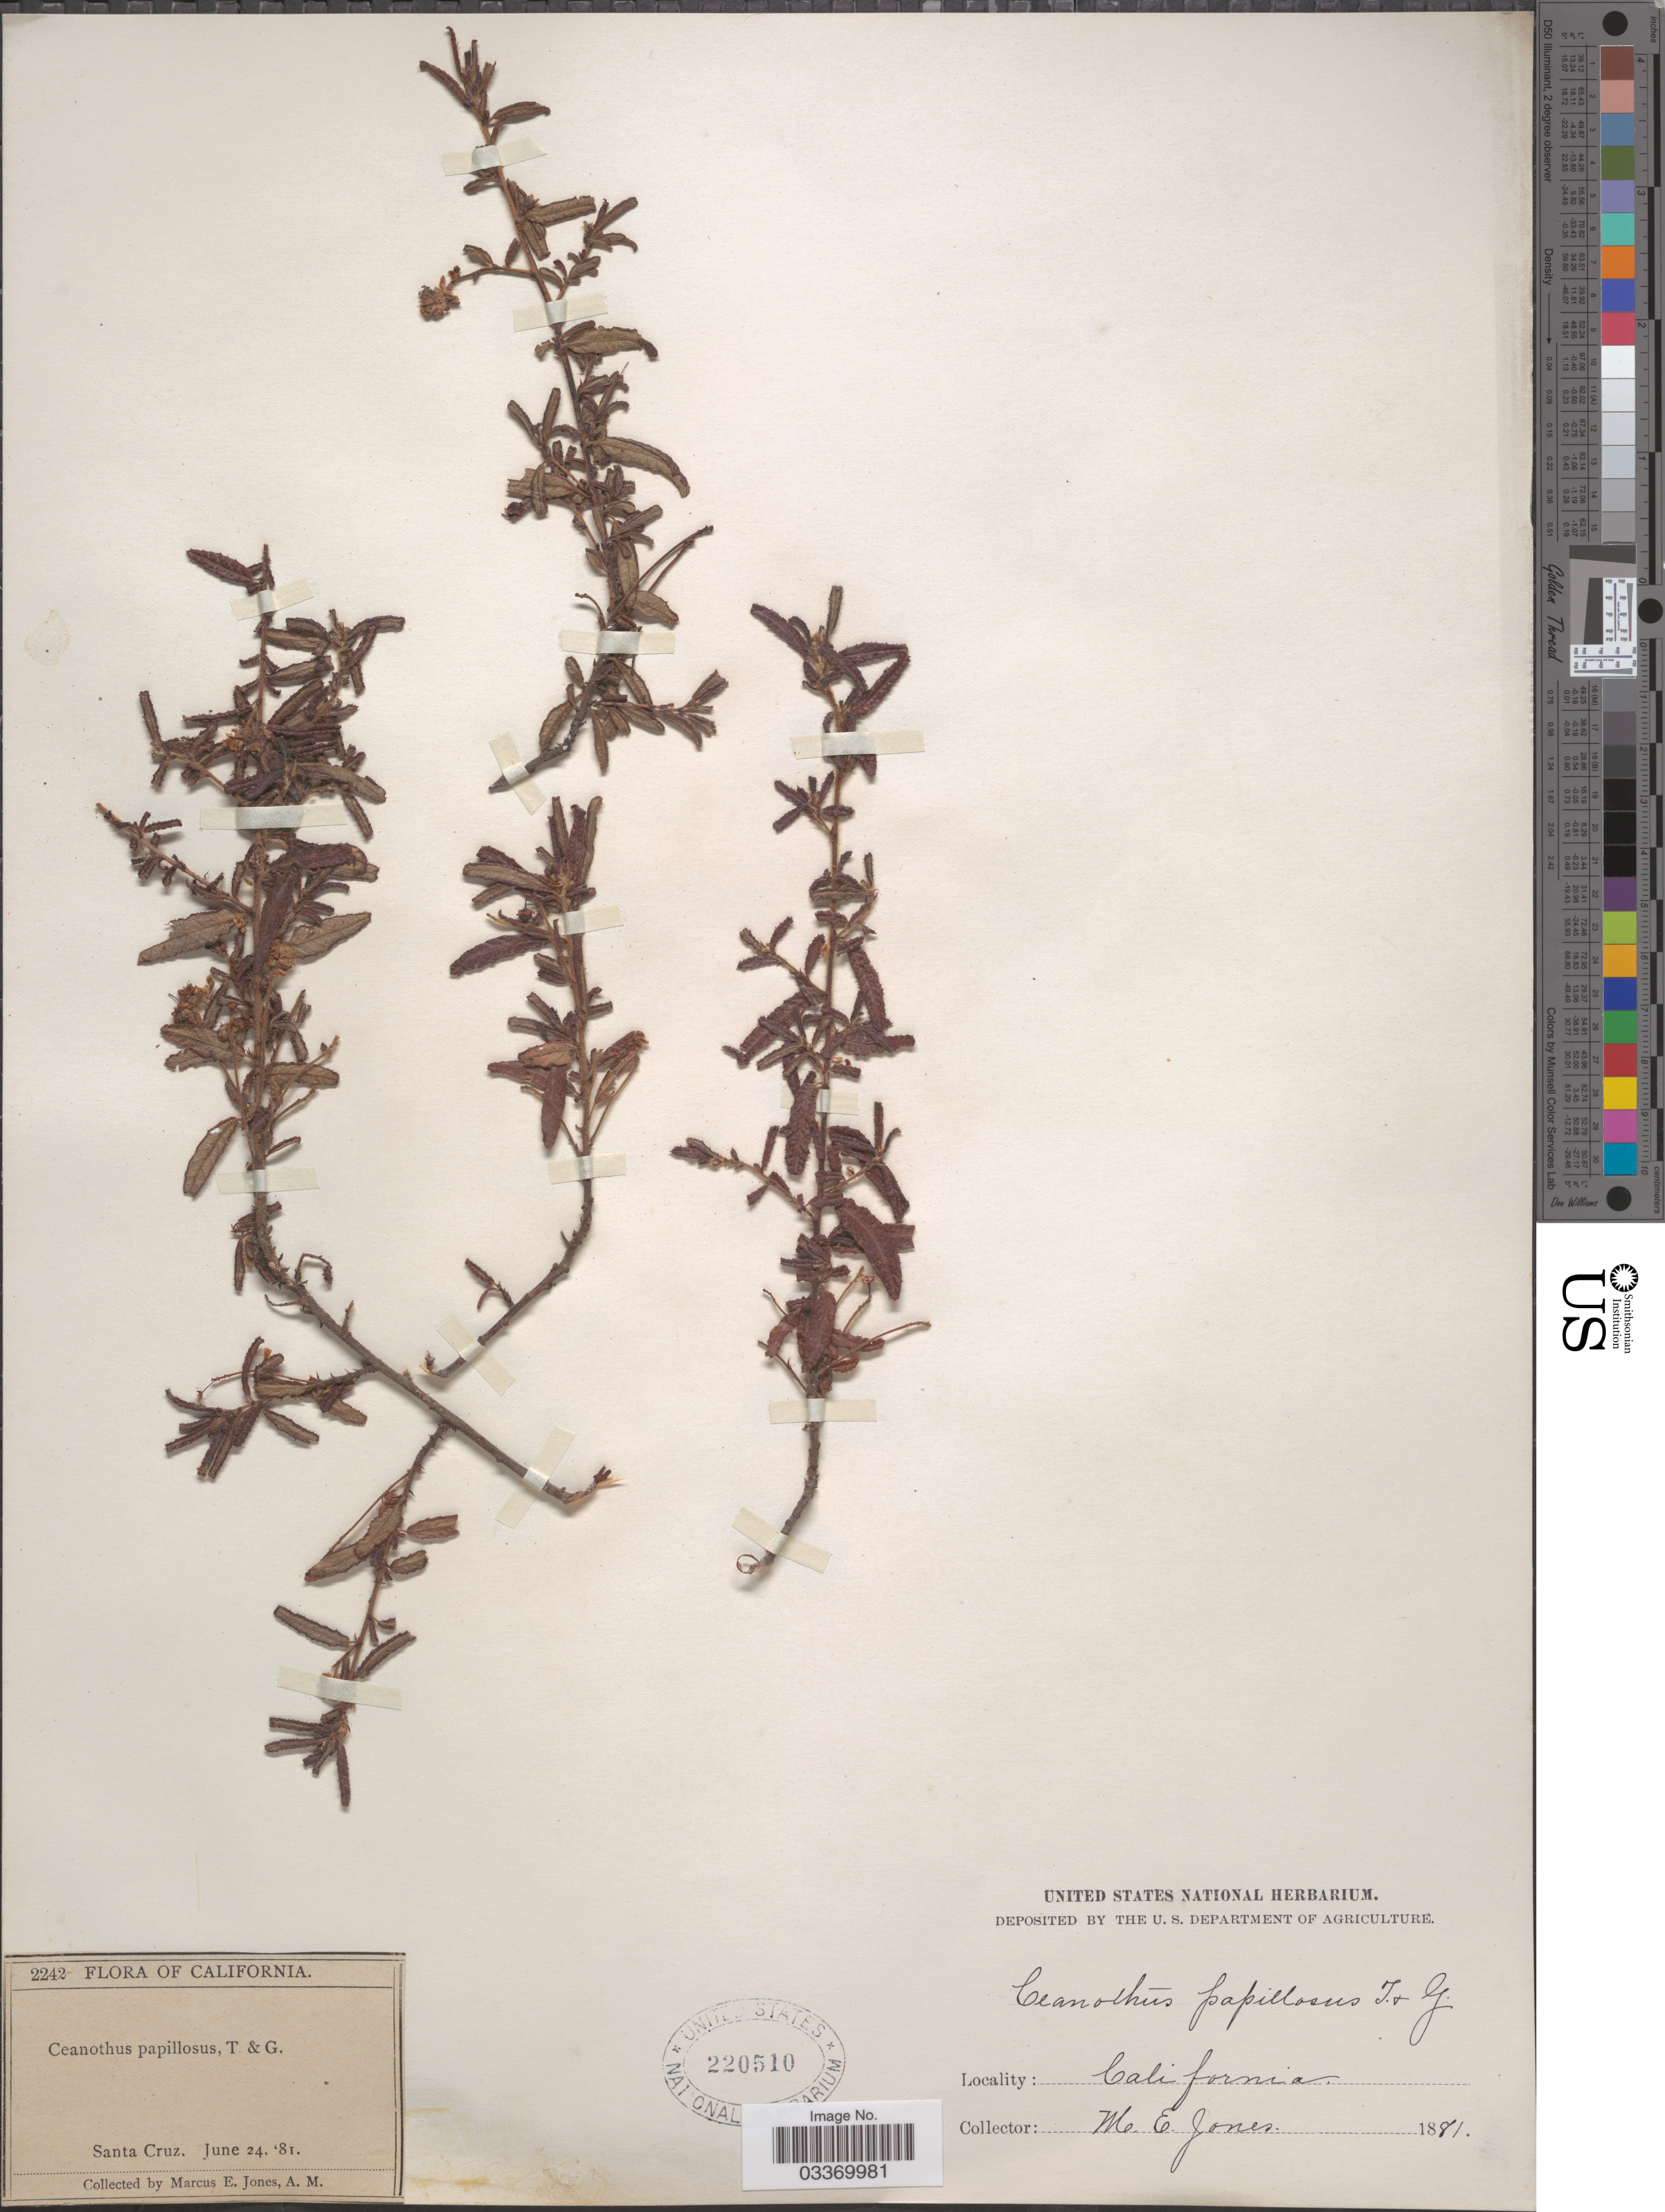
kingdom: Plantae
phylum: Tracheophyta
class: Magnoliopsida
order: Rosales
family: Rhamnaceae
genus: Ceanothus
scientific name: Ceanothus papillosus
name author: Torr. & A. Gray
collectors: M. E. Jones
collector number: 2242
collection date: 1881-06-24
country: United States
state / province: California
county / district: Santa Cruz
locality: Santa Cruz.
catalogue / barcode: US 220510